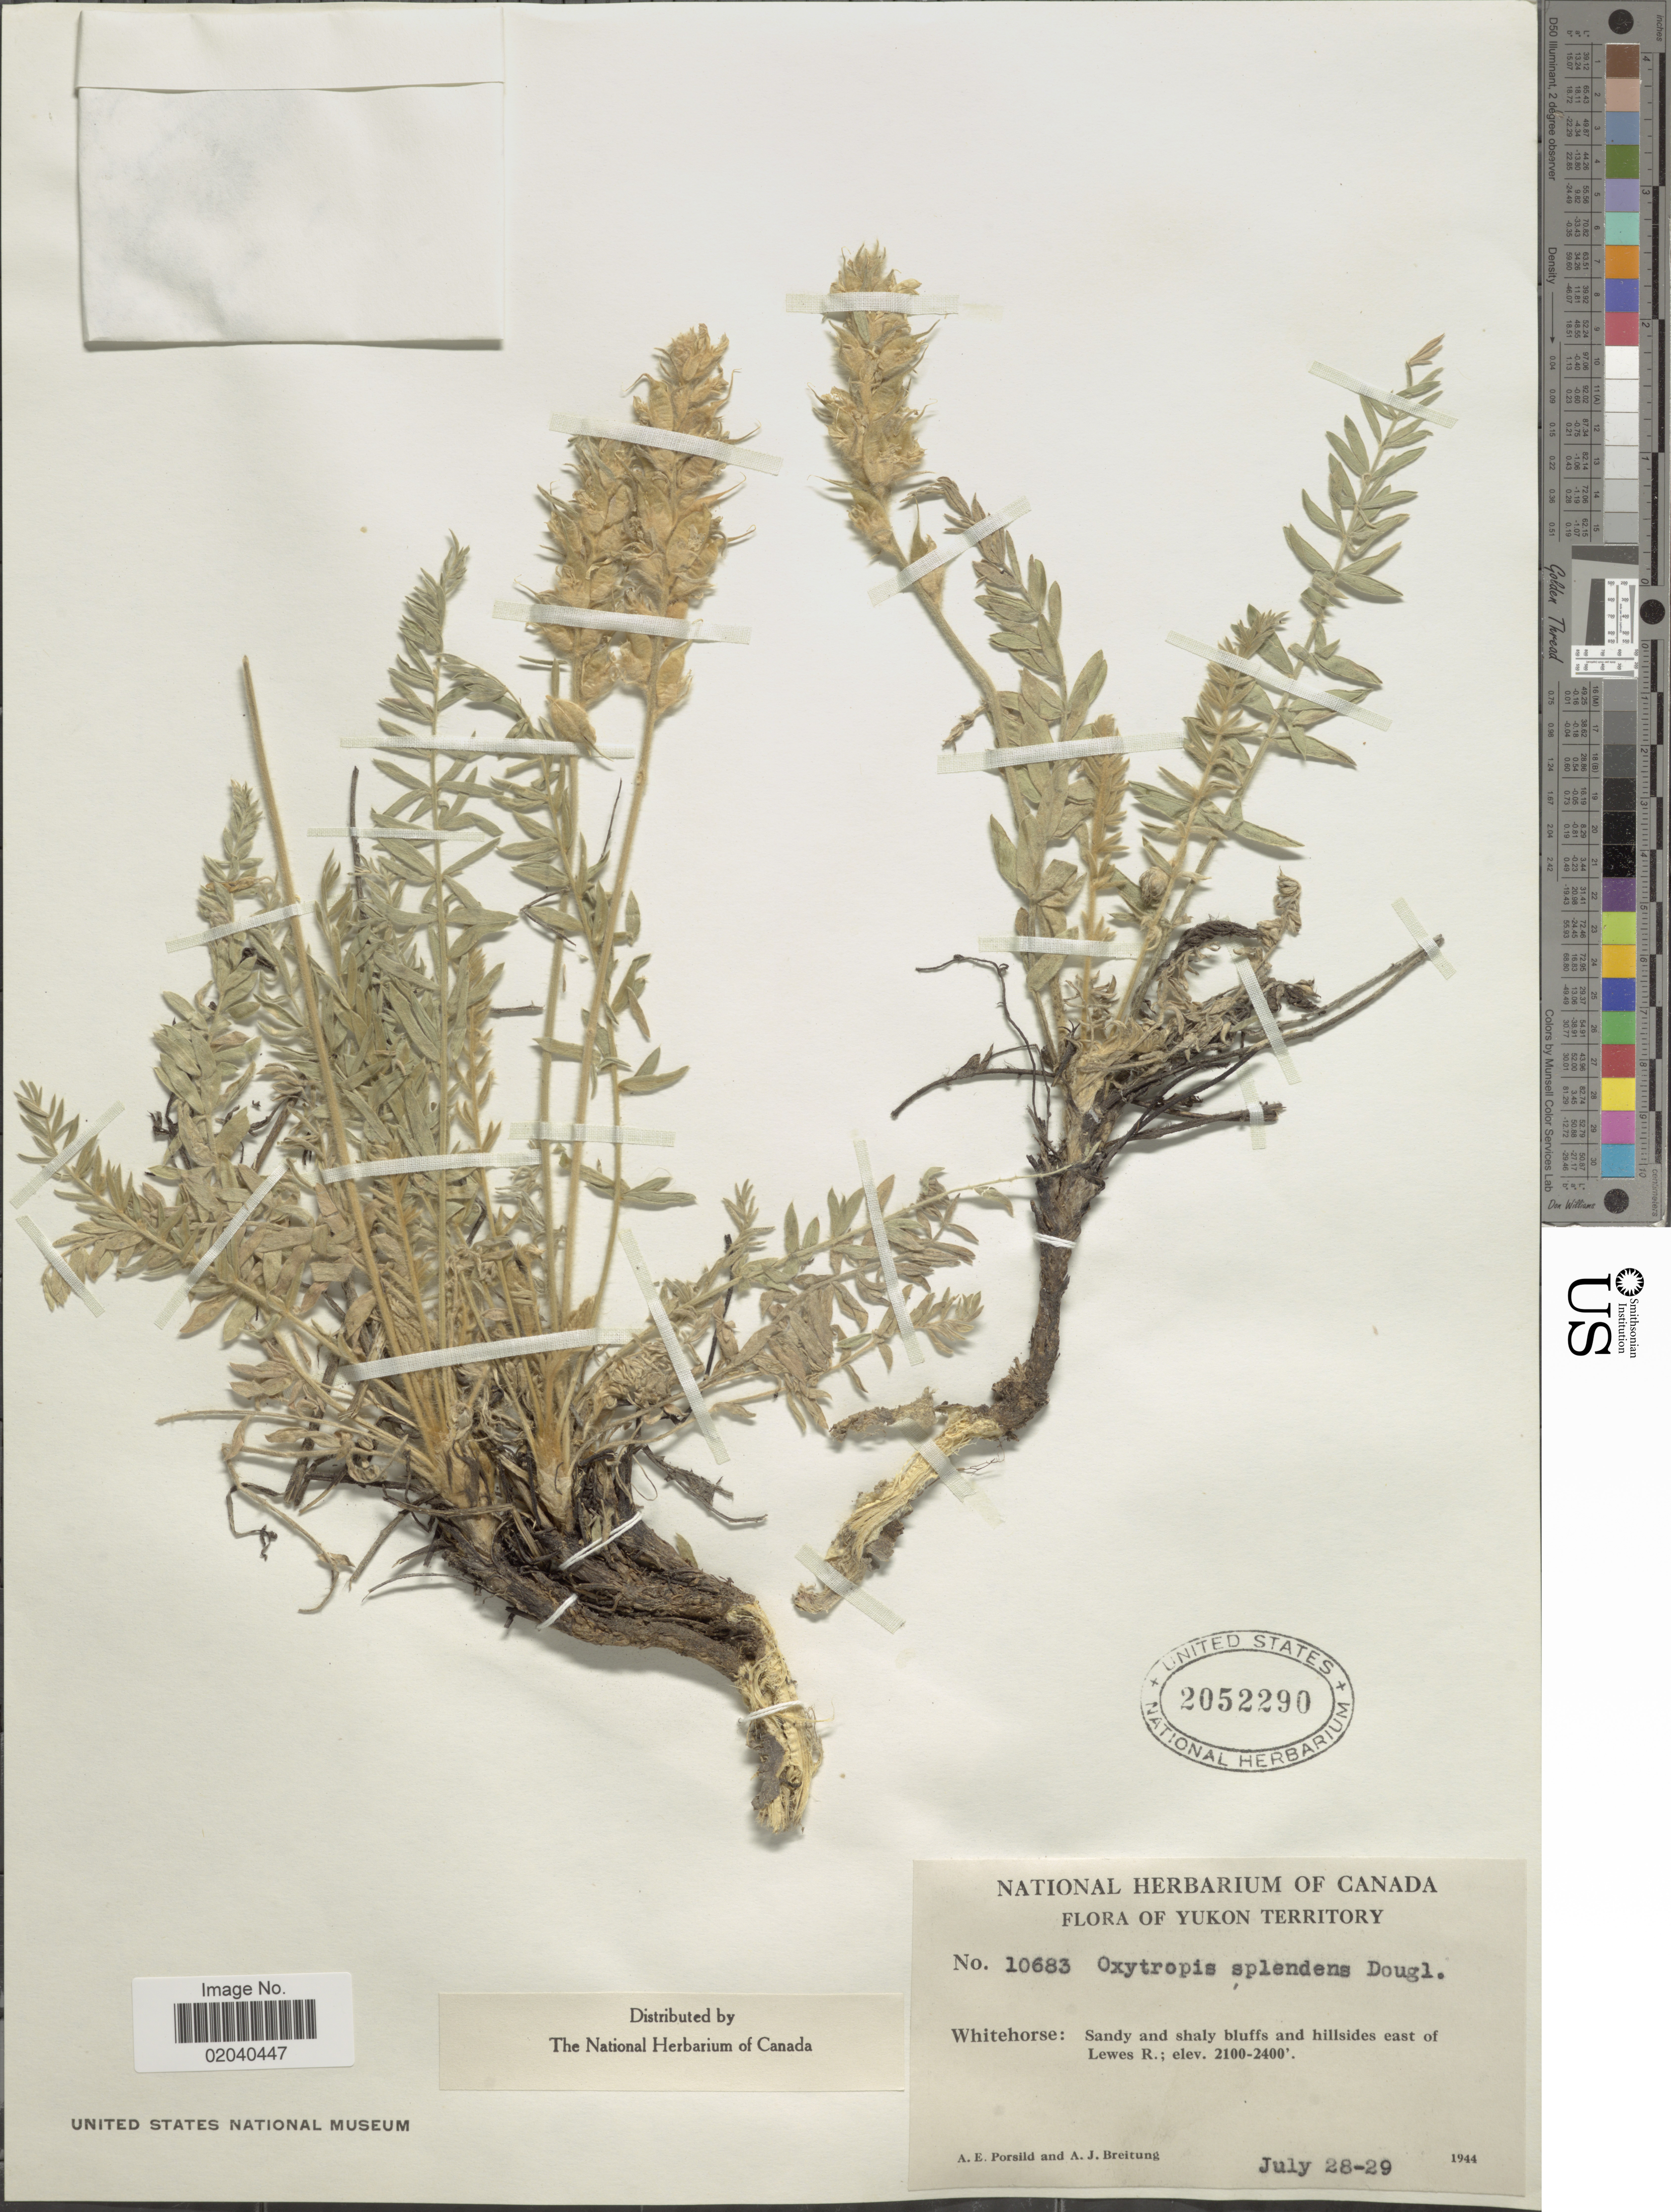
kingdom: Plantae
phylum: Tracheophyta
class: Magnoliopsida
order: Fabales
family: Fabaceae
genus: Oxytropis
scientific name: Oxytropis splendens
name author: Douglas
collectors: A. E. Porsild & A. Breitung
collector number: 10683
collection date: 1944-07-28/1944-07-29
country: Canada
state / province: Yukon Territory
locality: Whitehorse: Sandy and shaly bluffs and hillsides east of Lewes R.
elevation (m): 640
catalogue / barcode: US 2052290